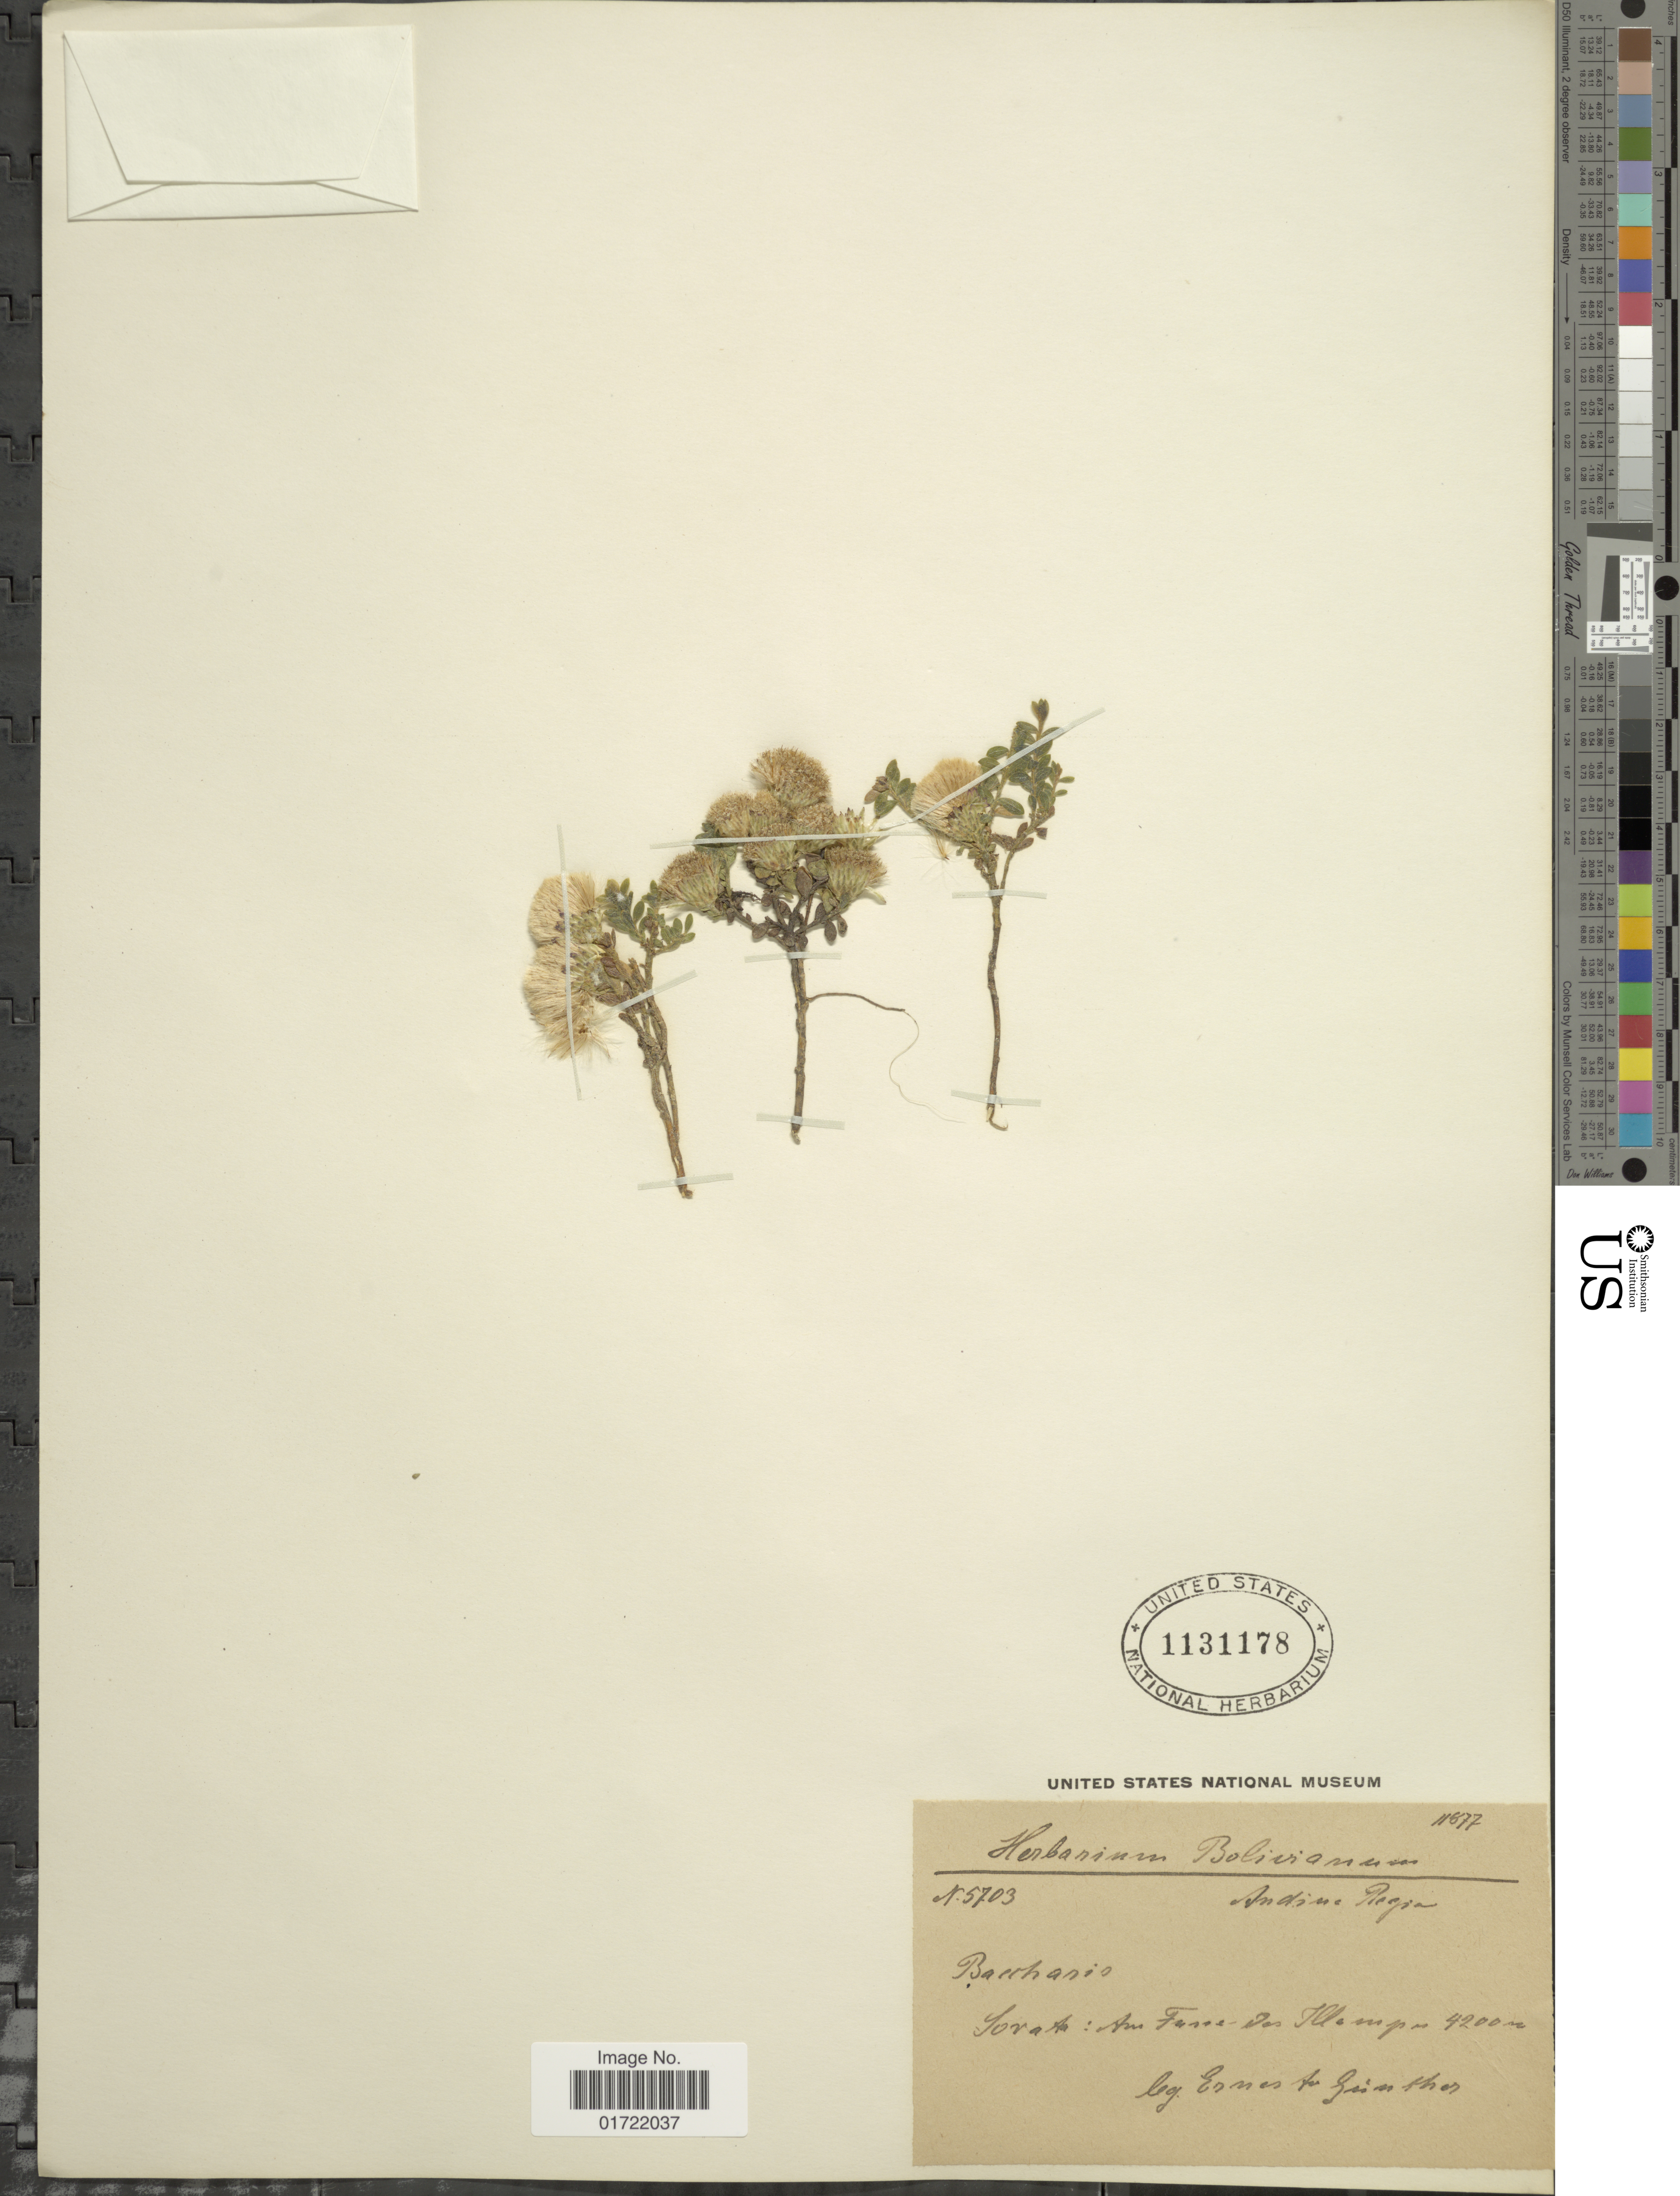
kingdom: Plantae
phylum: Tracheophyta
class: Magnoliopsida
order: Asterales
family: Asteraceae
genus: Baccharis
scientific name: Baccharis caespitosa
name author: (Ruiz & Pav.) Pers.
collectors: E. Ginsher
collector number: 5703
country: Bolivia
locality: Sorata: An Fares das Hamps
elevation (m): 4200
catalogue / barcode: US 1131178